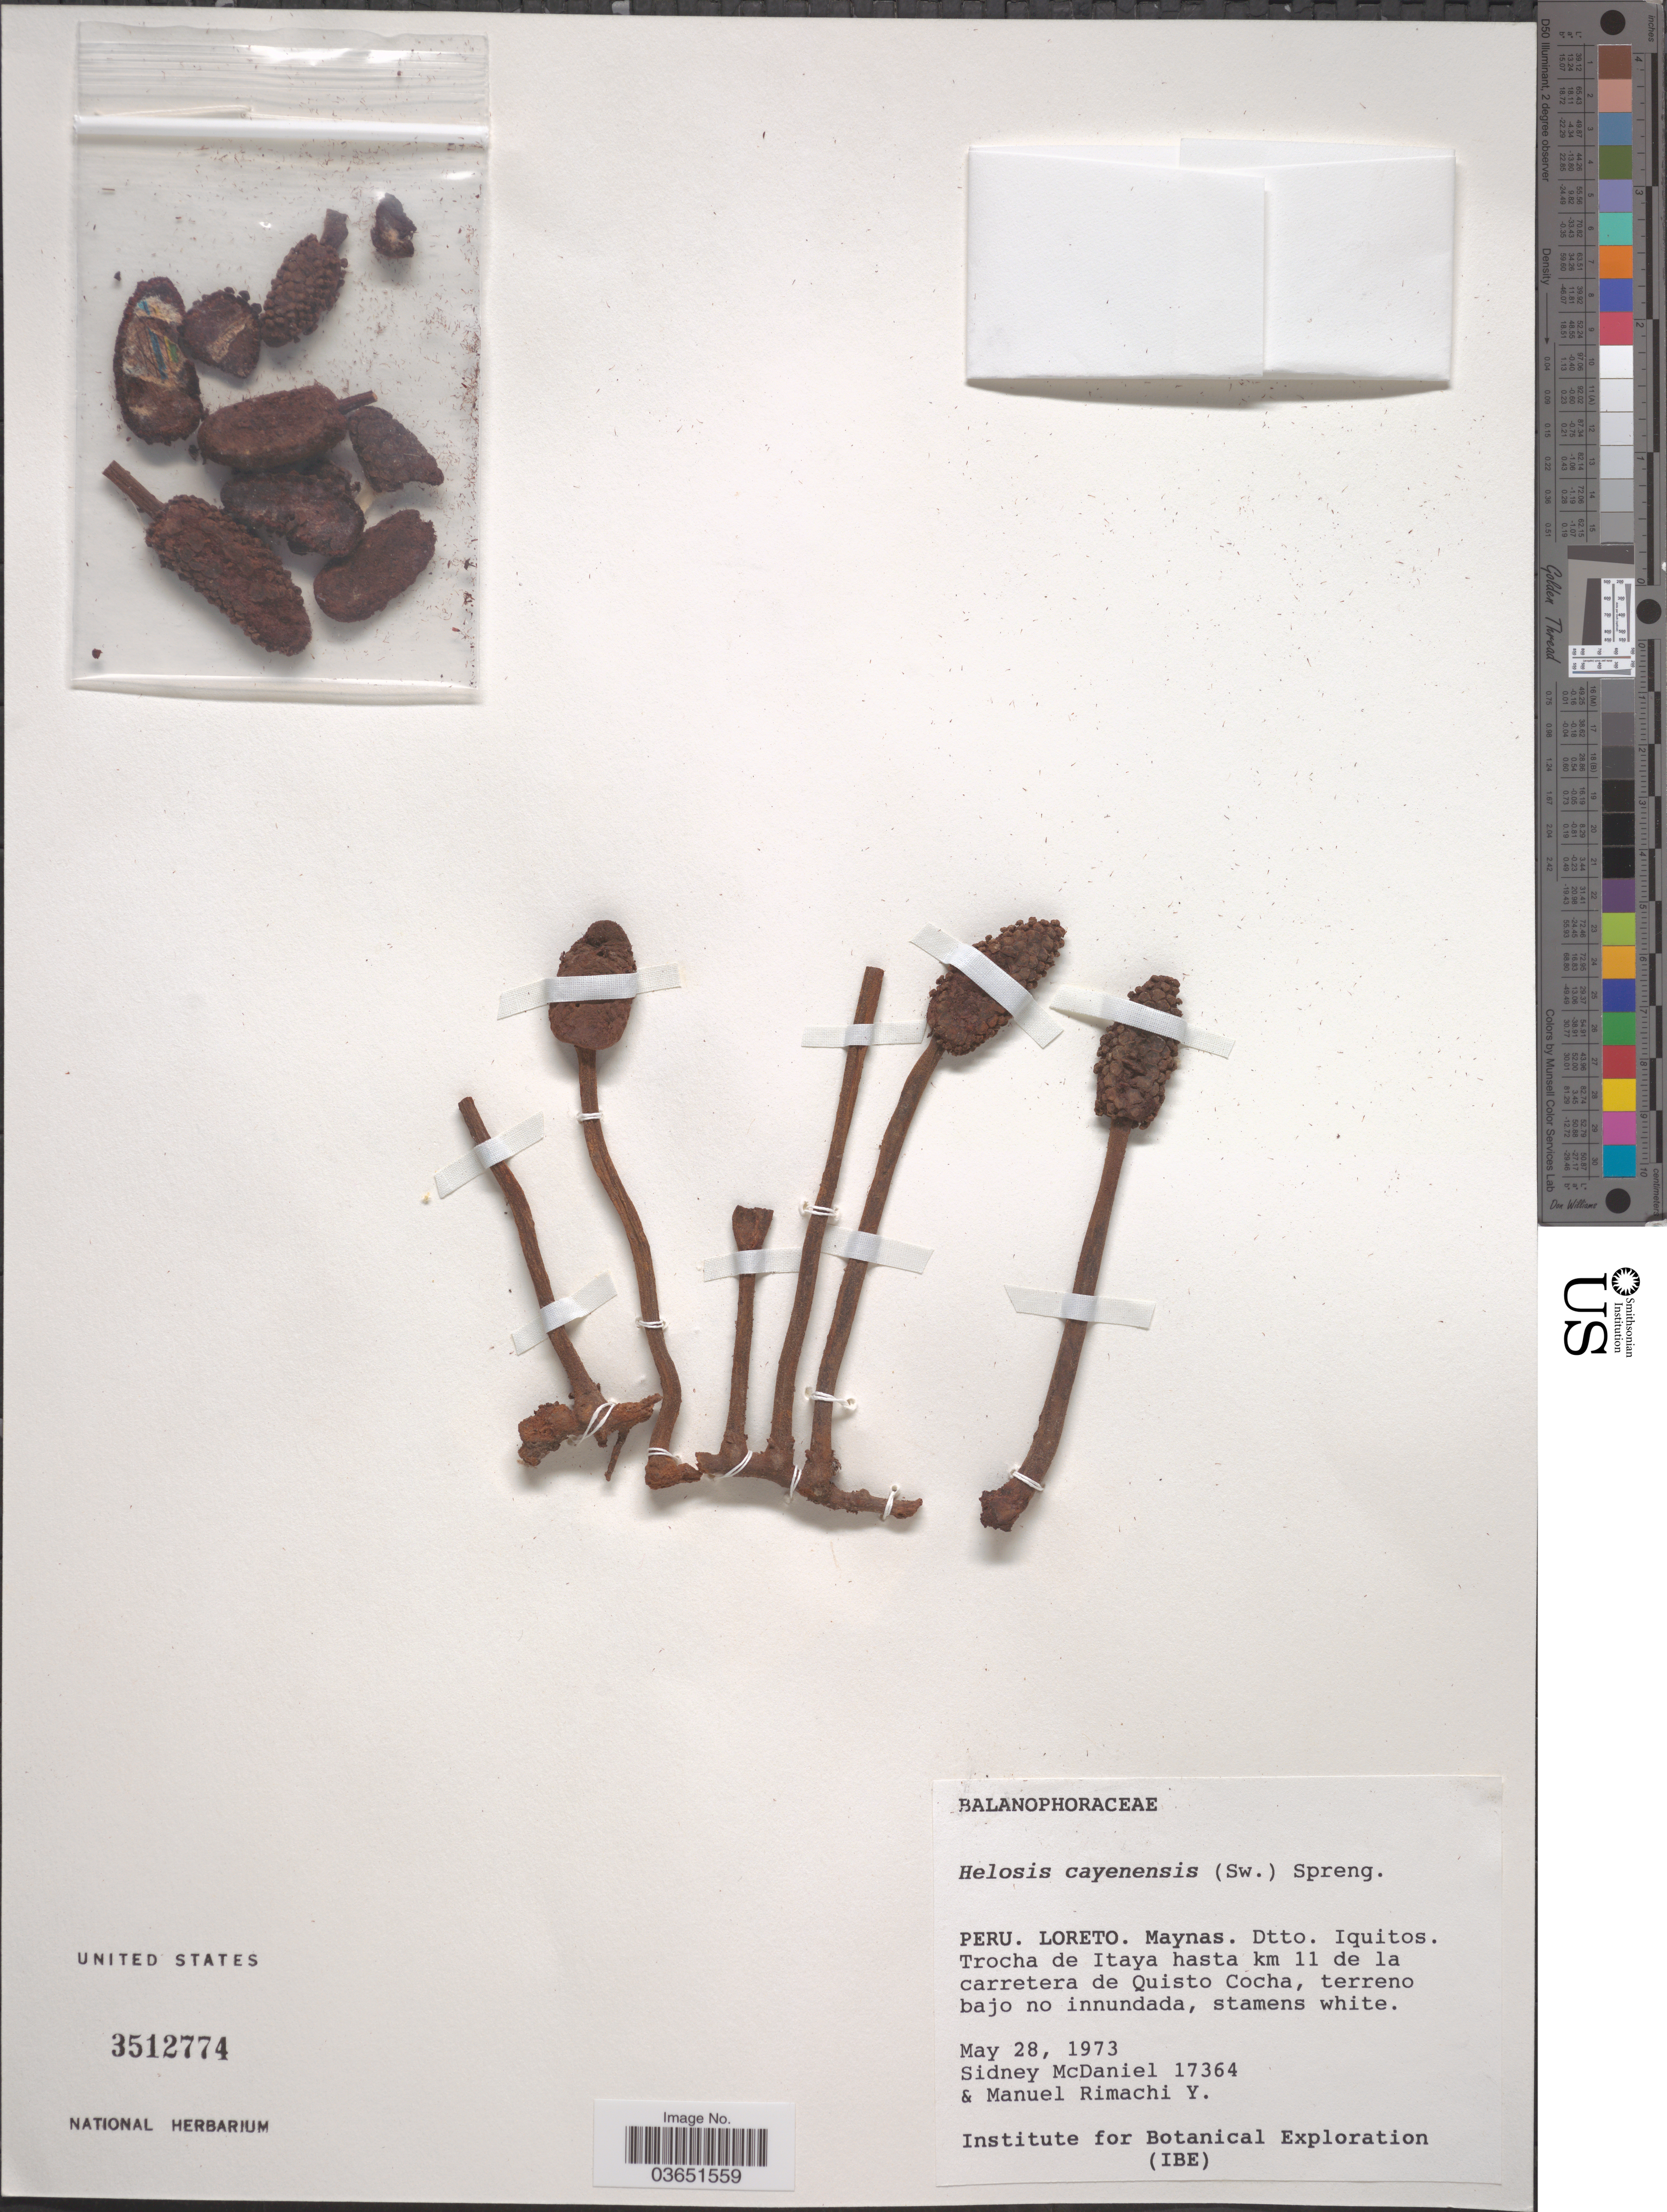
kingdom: Plantae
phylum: Tracheophyta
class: Magnoliopsida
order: Santalales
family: Balanophoraceae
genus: Helosis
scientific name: Helosis cayennensis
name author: (Sw.) Spreng.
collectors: S. McDaniel & M. Rimachi Y.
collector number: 17364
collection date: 1973-05-28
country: Peru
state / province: Loreto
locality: Maynas. Dtto. Iquitos. Trocha de Itaya hasta km 11 de la carretera de Quisto Cocha.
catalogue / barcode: US 3512774